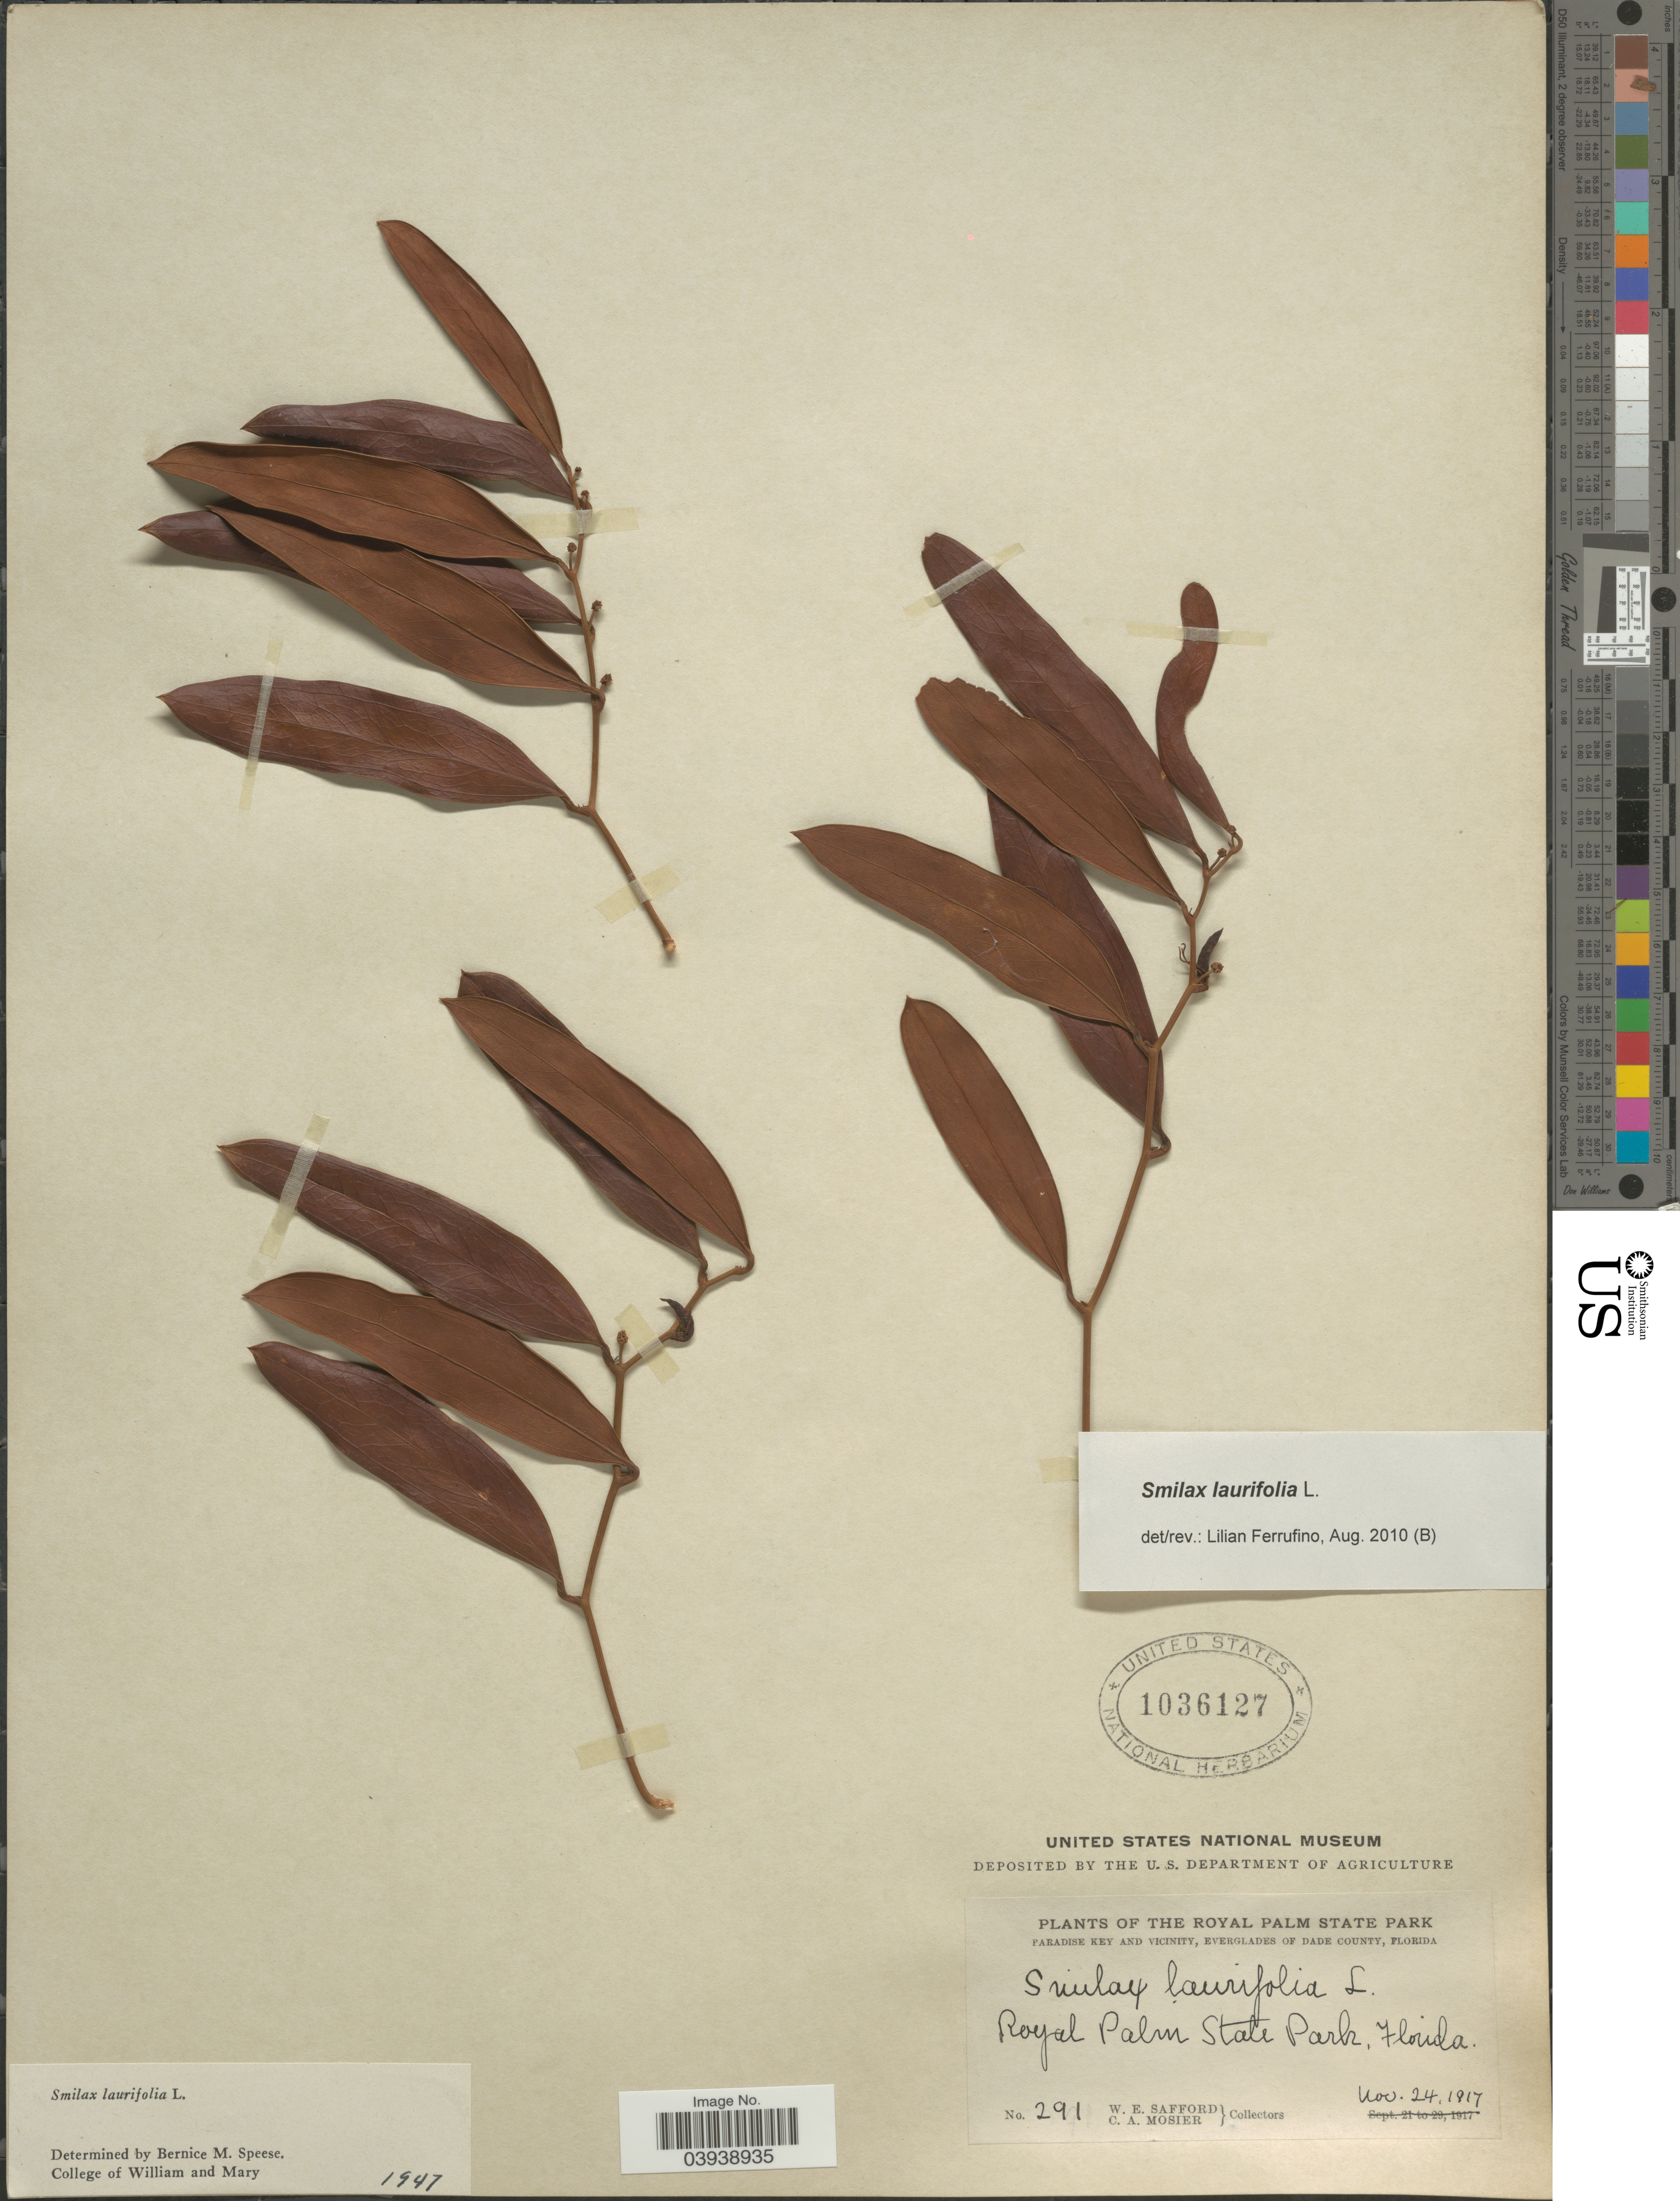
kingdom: Plantae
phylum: Tracheophyta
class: Liliopsida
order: Liliales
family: Smilacaceae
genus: Smilax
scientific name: Smilax laurifolia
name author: L.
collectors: W. E. Safford & C. A. Mosier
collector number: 291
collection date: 1917-11-24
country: United States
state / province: Florida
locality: The Royal Palm State Park. Paradise Key and vicinity, Everglades of Dade County. Royal Palm State Park.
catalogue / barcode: US 1036127